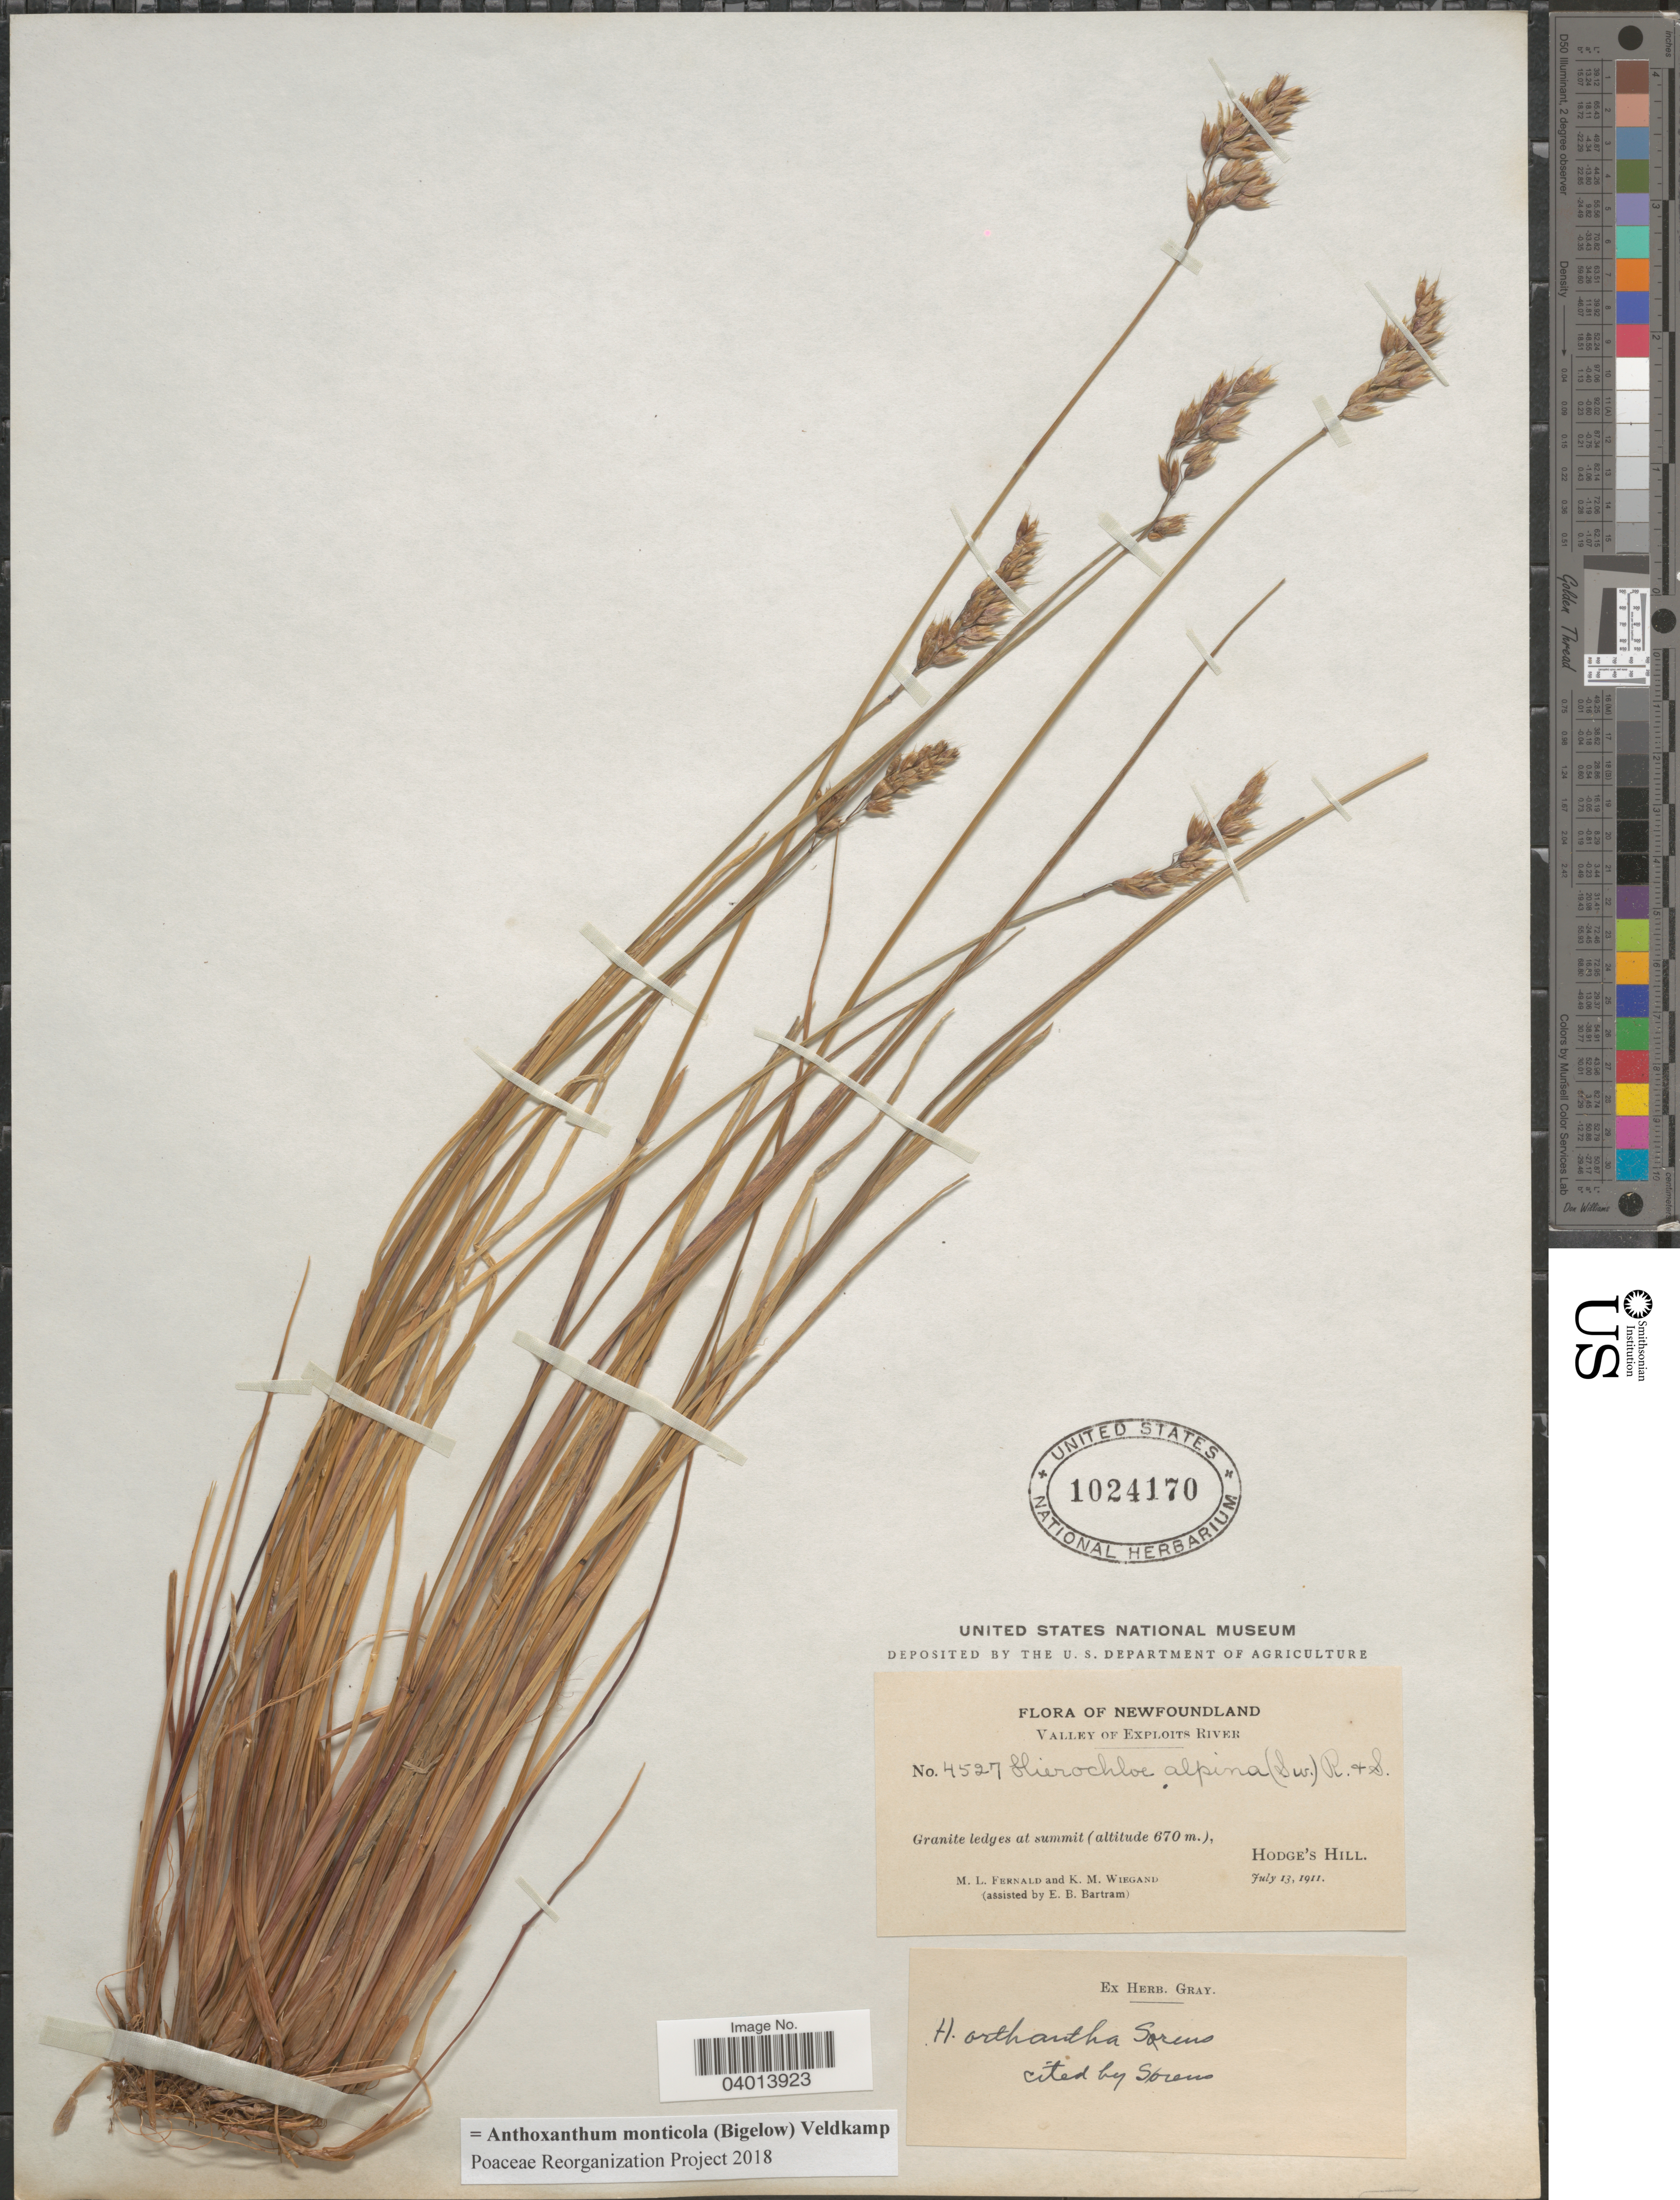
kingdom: Plantae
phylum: Tracheophyta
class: Liliopsida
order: Poales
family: Poaceae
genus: Anthoxanthum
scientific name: Anthoxanthum monticola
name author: (Bigelow) Veldkamp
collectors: M. L. Fernald, K. M. Wiegand & E. B. Bartram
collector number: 4527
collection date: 1911-07-13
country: Canada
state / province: Newfoundland and Labrador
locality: Valley of Exploits River. Granite ledges at summit. Hodge's Hill.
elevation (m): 670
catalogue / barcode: US 1024170